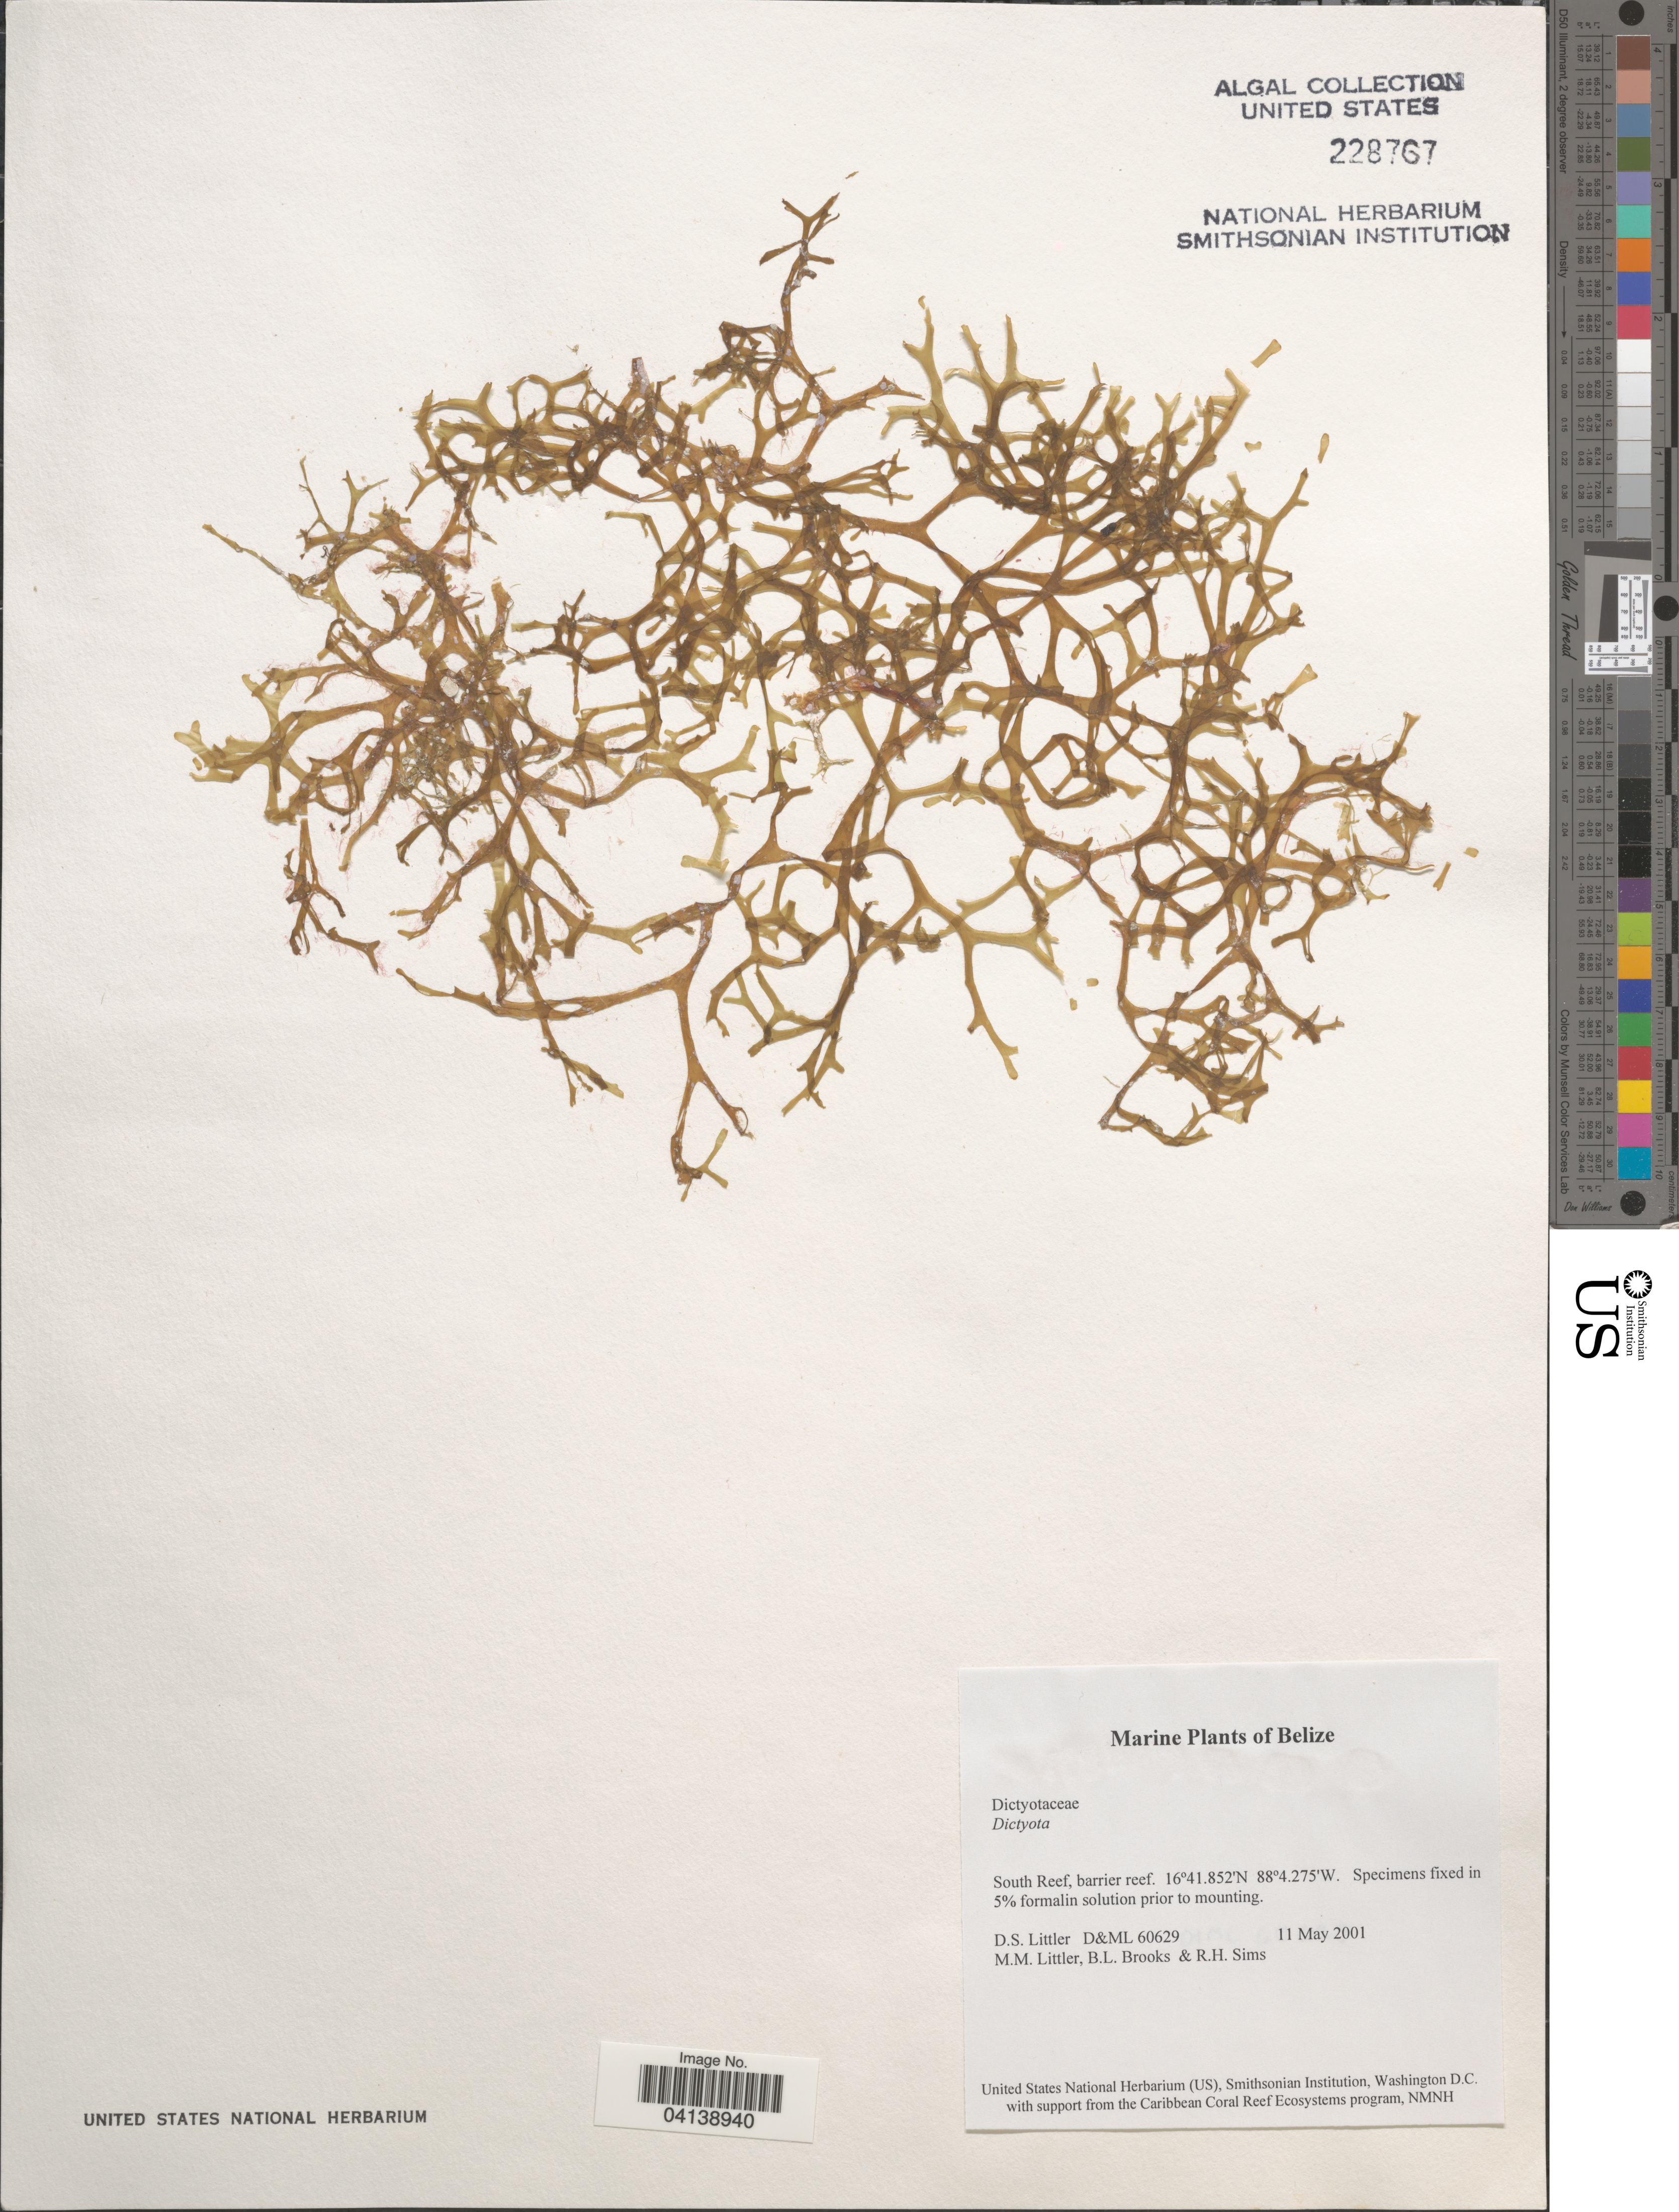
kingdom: Chromista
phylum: Ochrophyta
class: Phaeophyceae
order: Dictyotales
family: Dictyotaceae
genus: Dictyota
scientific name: Dictyota sp.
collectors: D. S. Littler, B. Brooks & R. H. Sims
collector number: D&ML 60629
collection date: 2001-05-11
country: Belize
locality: South Reef, barrier reef.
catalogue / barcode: US 228767